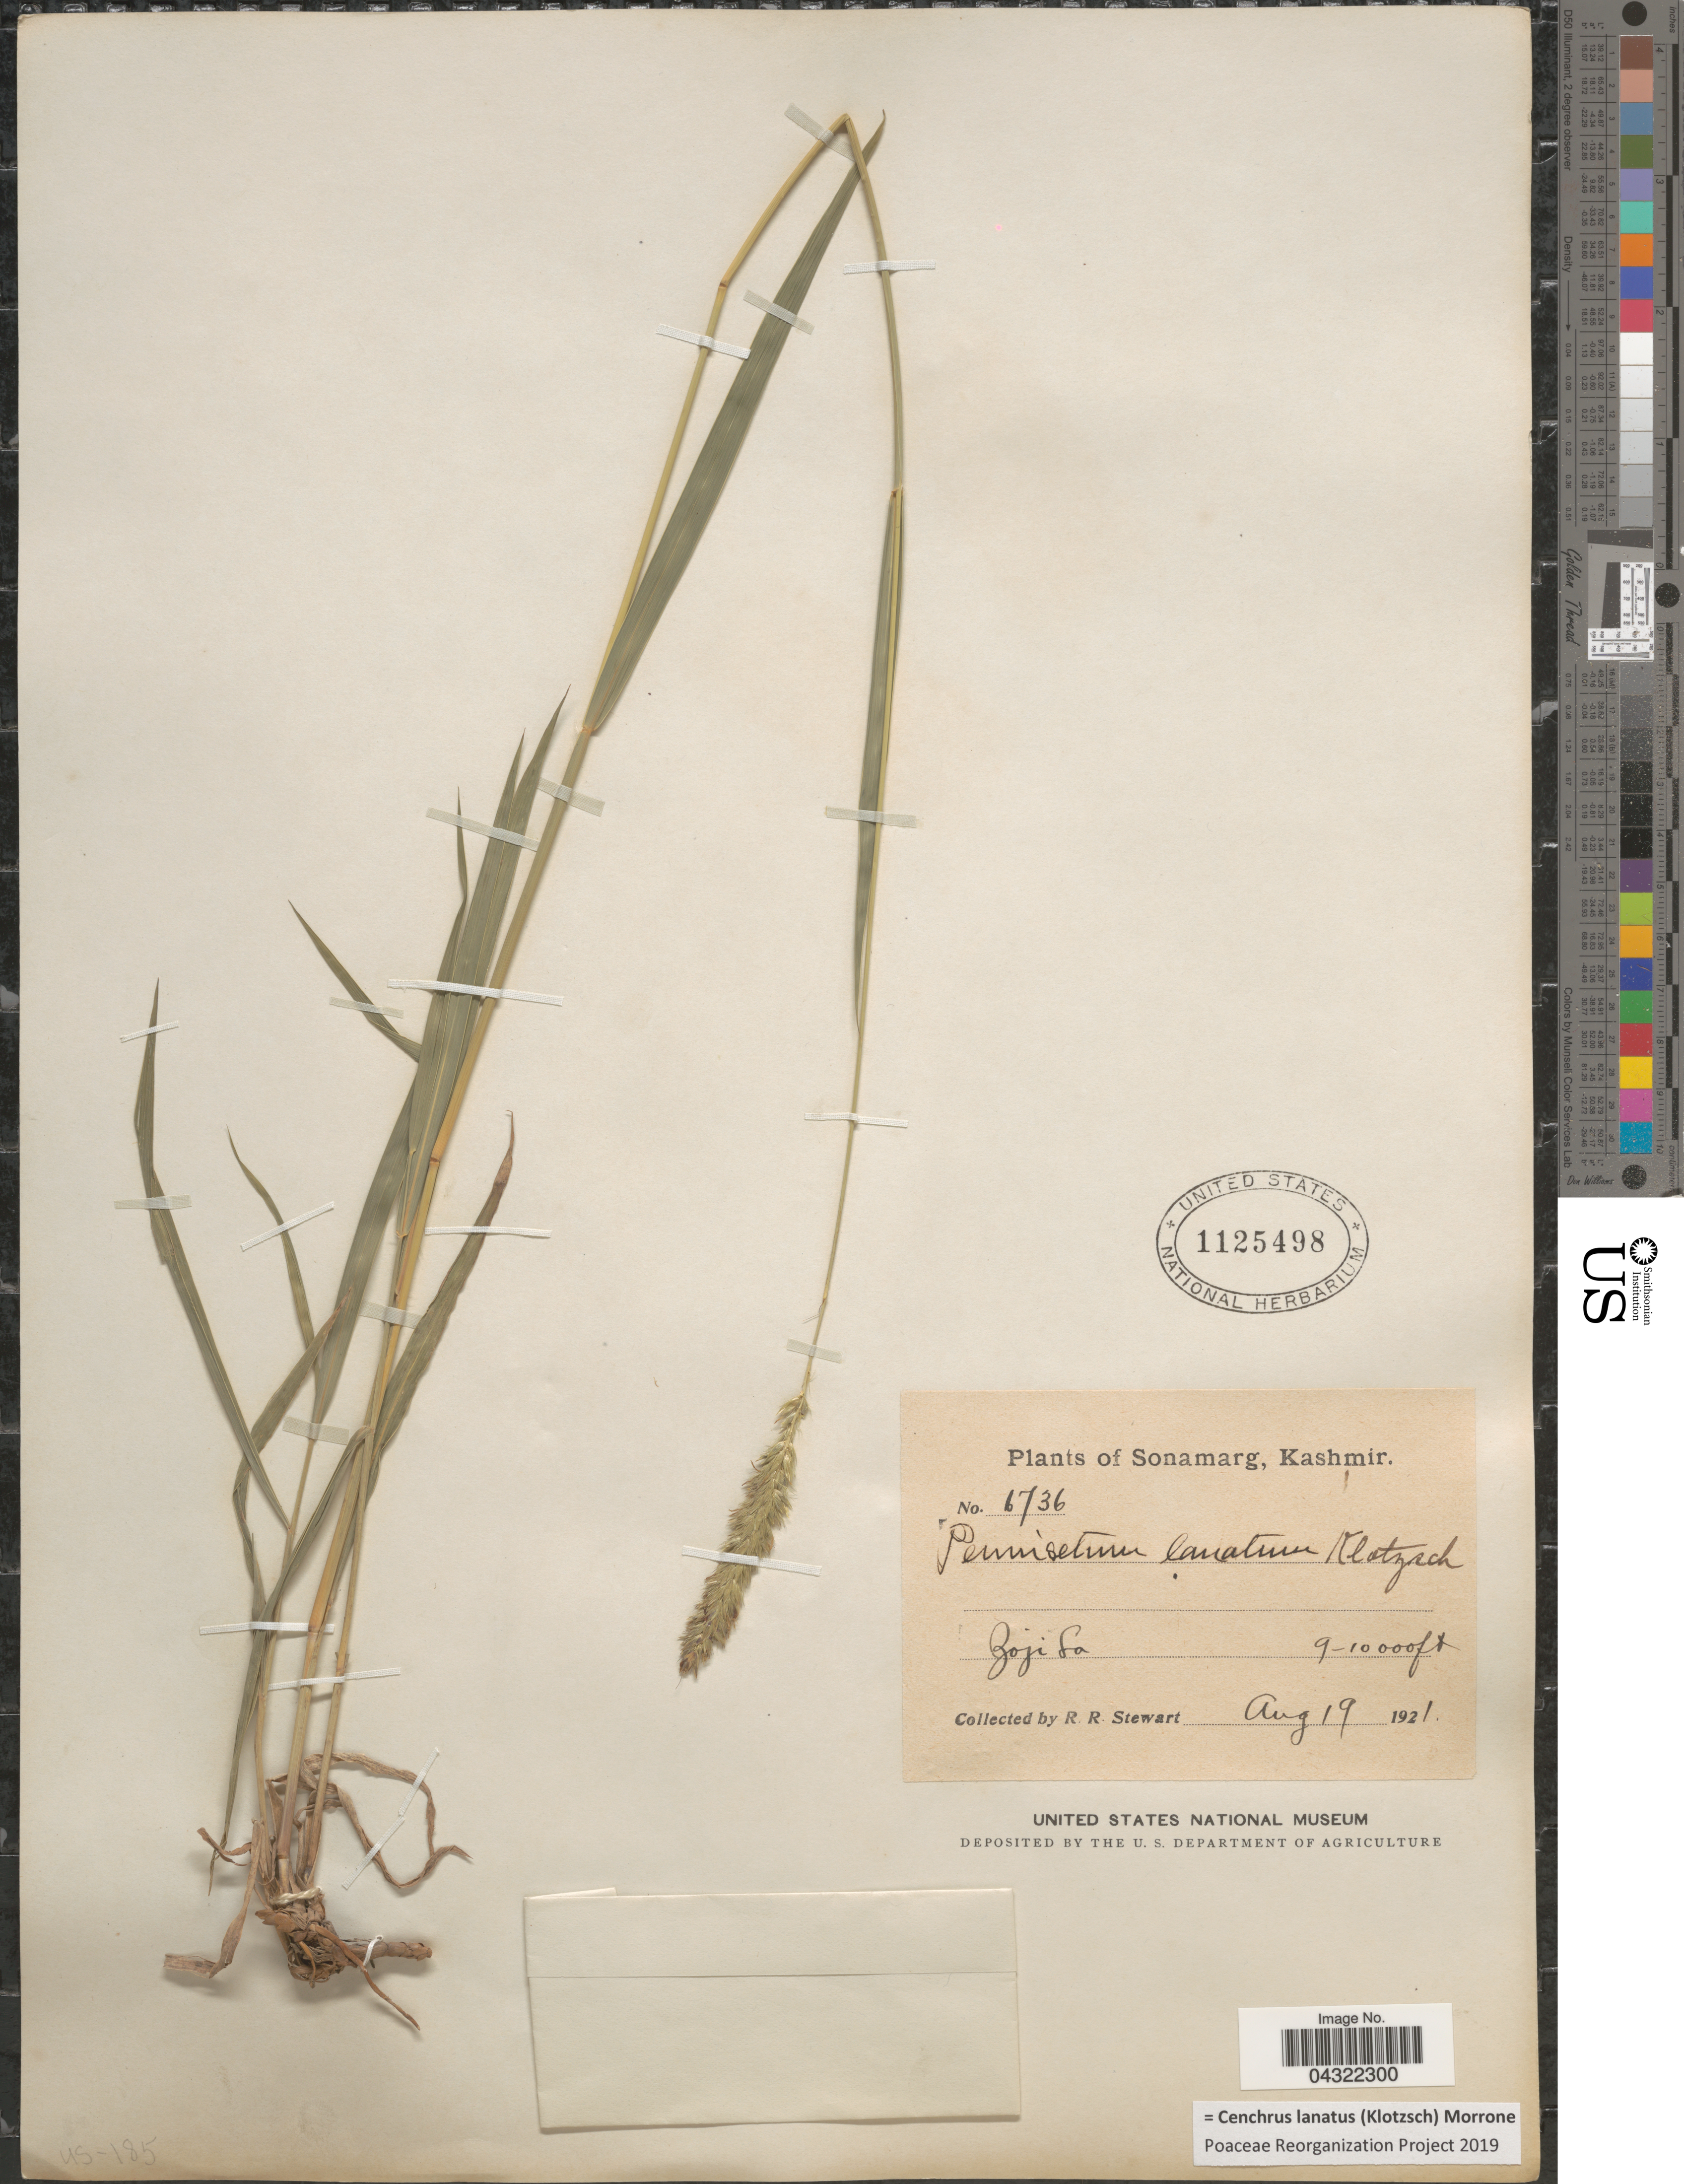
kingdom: Plantae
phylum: Tracheophyta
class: Liliopsida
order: Poales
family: Poaceae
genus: Cenchrus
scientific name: Cenchrus lanatus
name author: (Klotzsch) Morrone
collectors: R. Stewart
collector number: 6736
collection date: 1921-08-19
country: India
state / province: Jammu and Kashmir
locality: Sonamarg, Kashmir. Zoji La.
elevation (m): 2743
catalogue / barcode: US 1125498